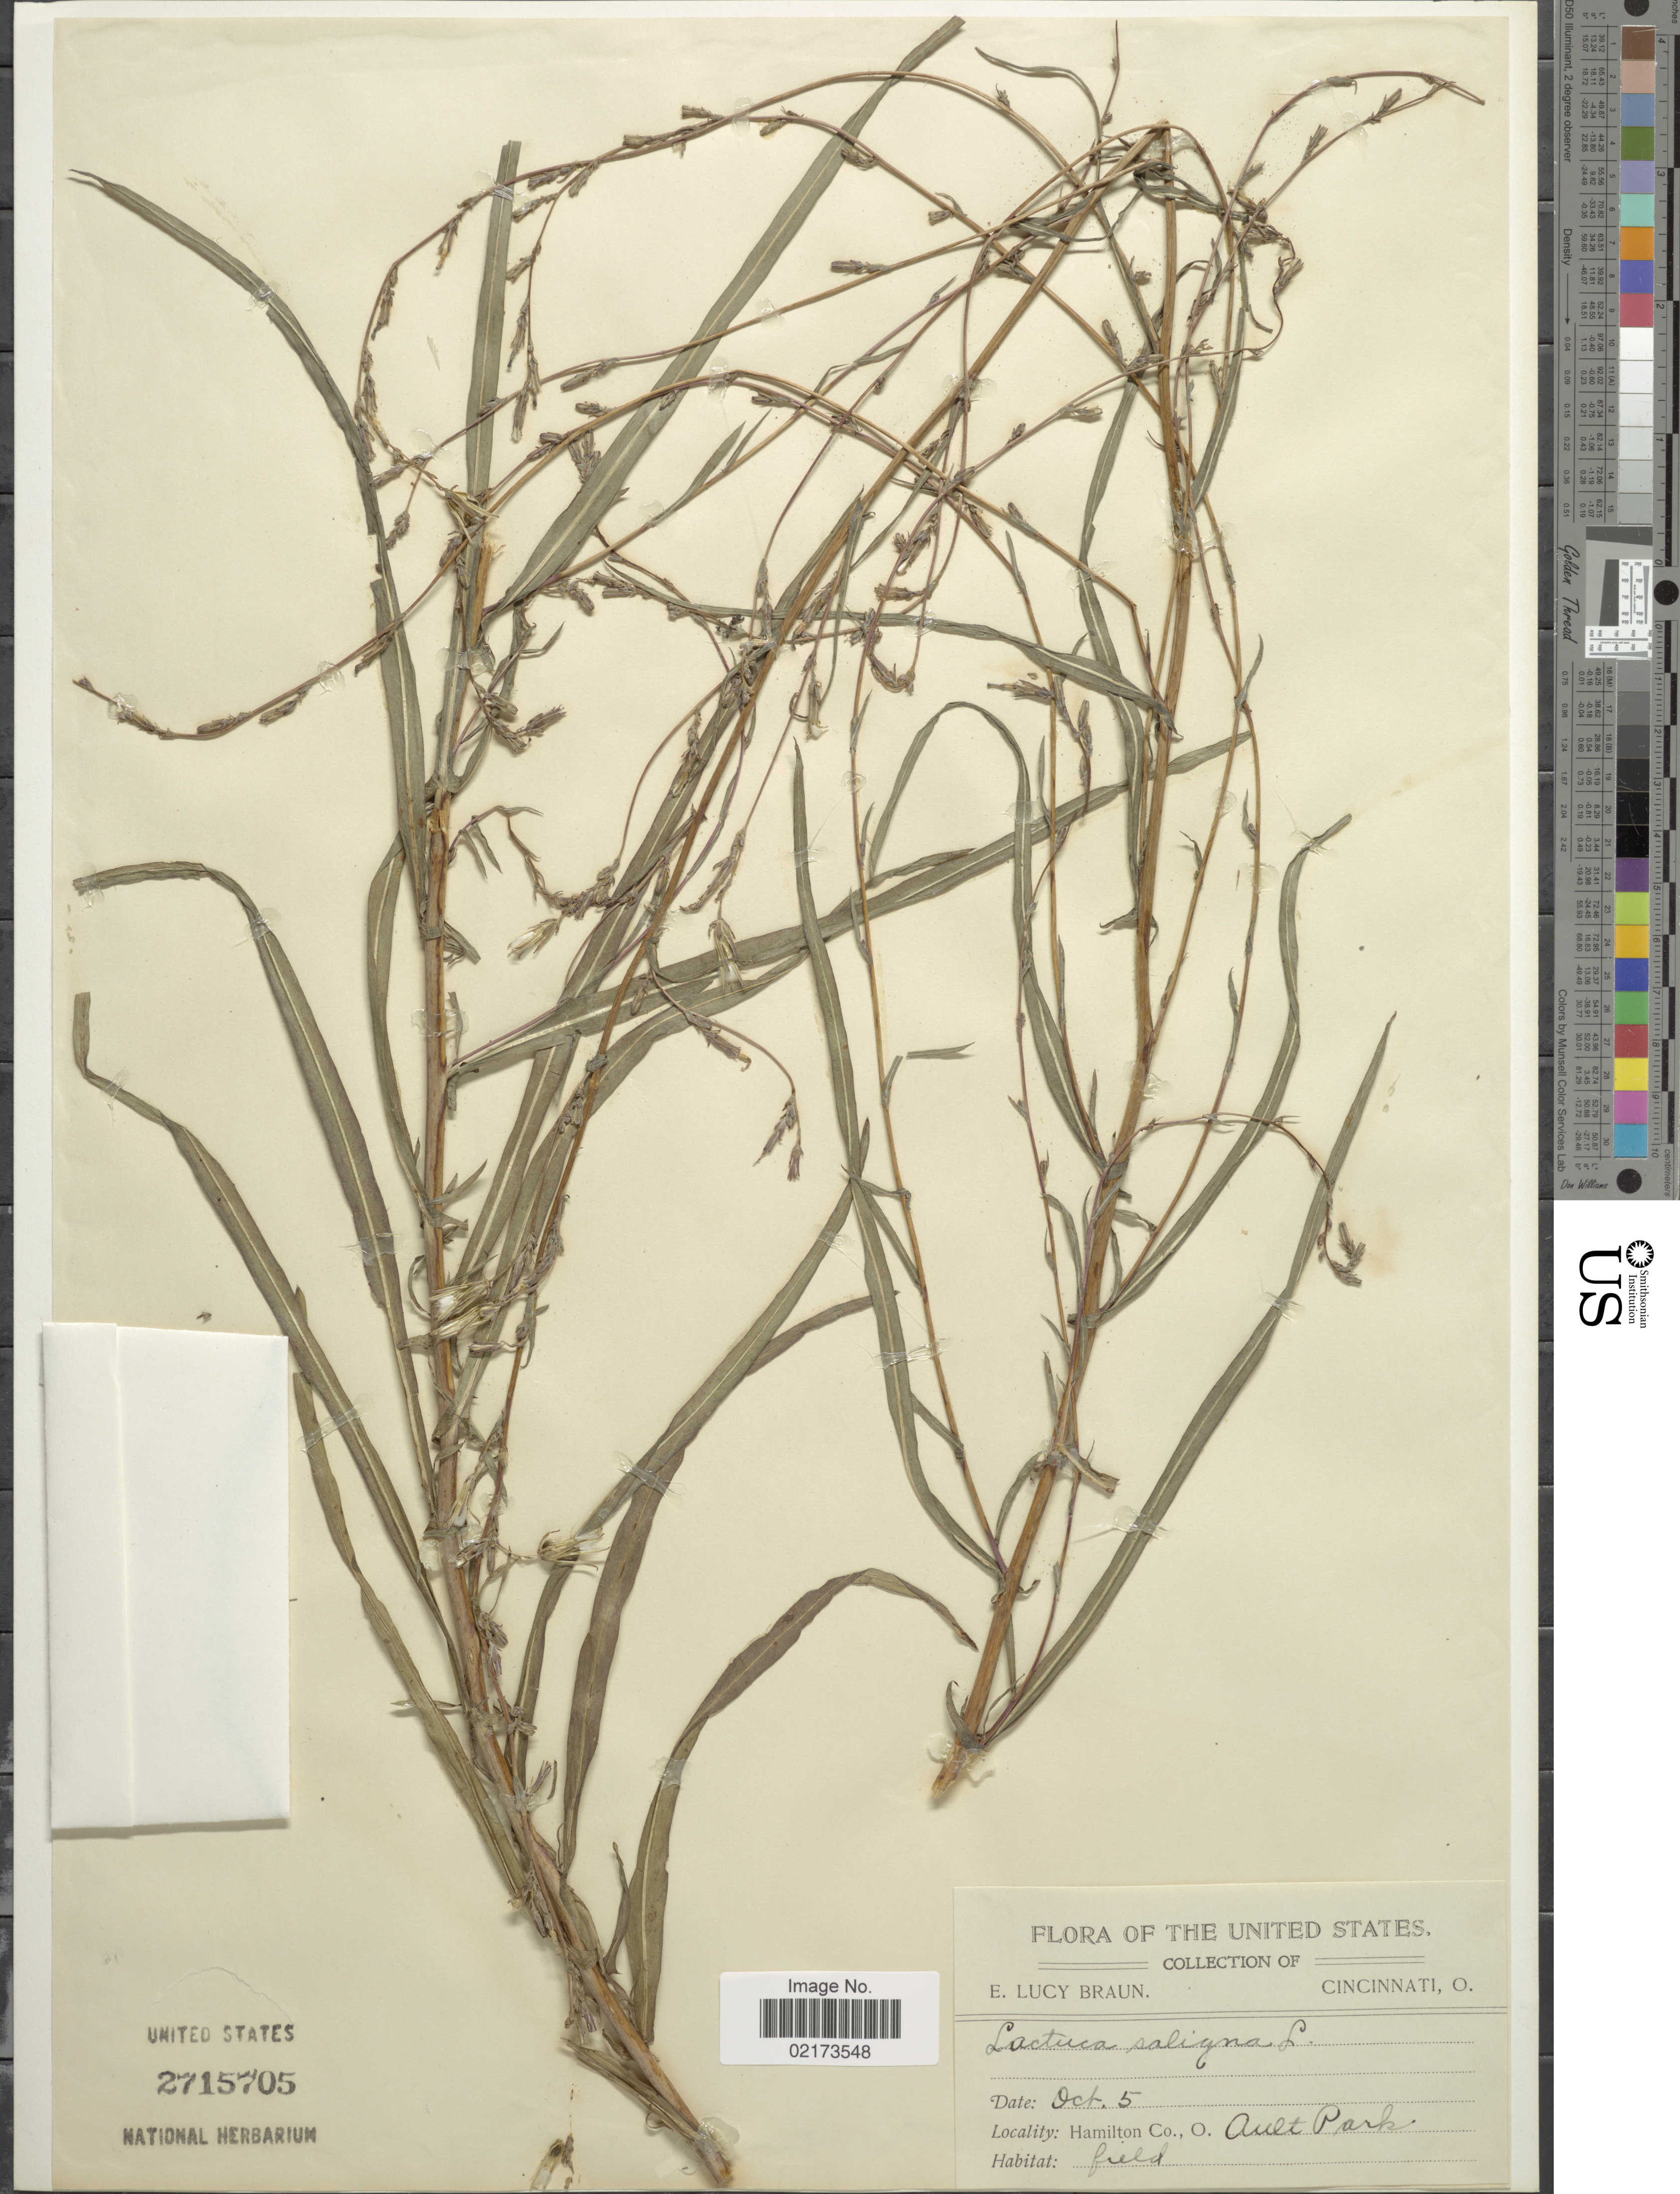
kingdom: Plantae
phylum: Tracheophyta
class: Magnoliopsida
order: Asterales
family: Asteraceae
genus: Lactuca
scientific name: Lactuca saligna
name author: L.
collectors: E. L. Braun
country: United States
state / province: Ohio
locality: The United States, Hamilton Co. O., Ault Park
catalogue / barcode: US 2715705